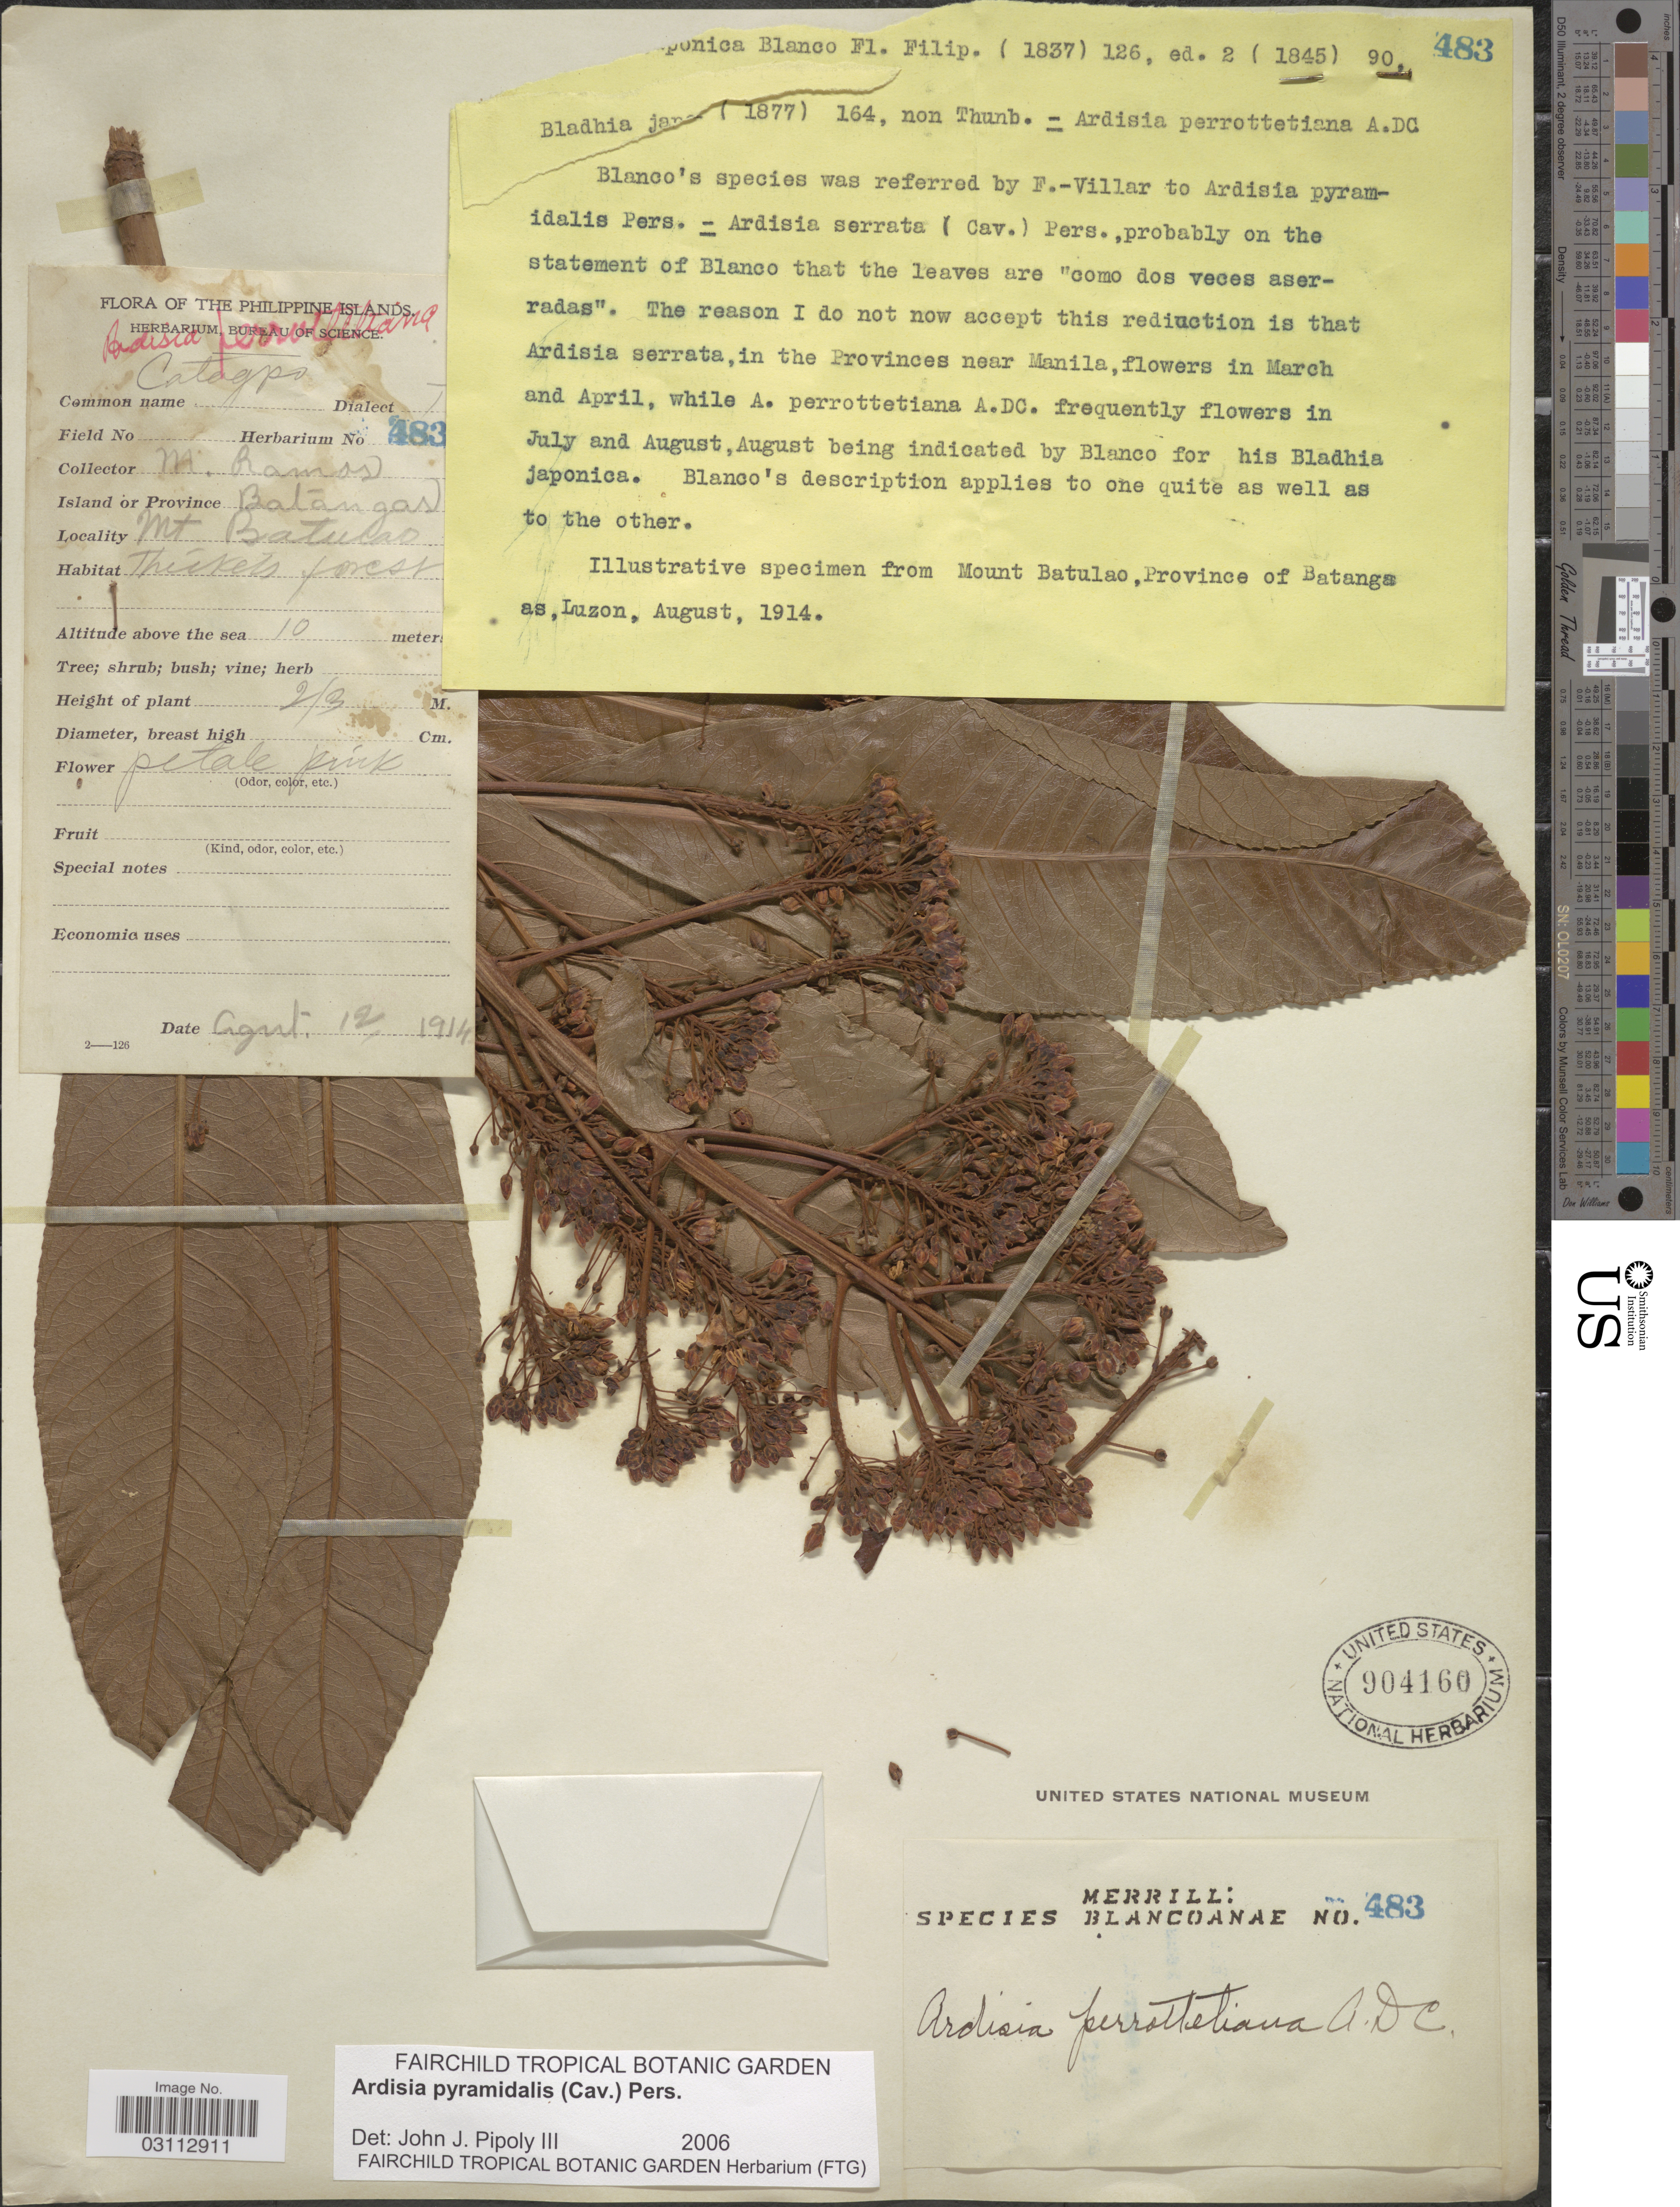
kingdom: Plantae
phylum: Tracheophyta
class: Magnoliopsida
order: Ericales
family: Primulaceae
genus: Ardisia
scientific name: Ardisia pyramidalis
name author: (Cav.) Pers.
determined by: Pipoly, J. J., III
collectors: M. Ramos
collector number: Sp. Blancoan. 0483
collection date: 1914-08-12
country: Philippines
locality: Island or Province Batangas. Mt. Batulao .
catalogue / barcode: US 904160